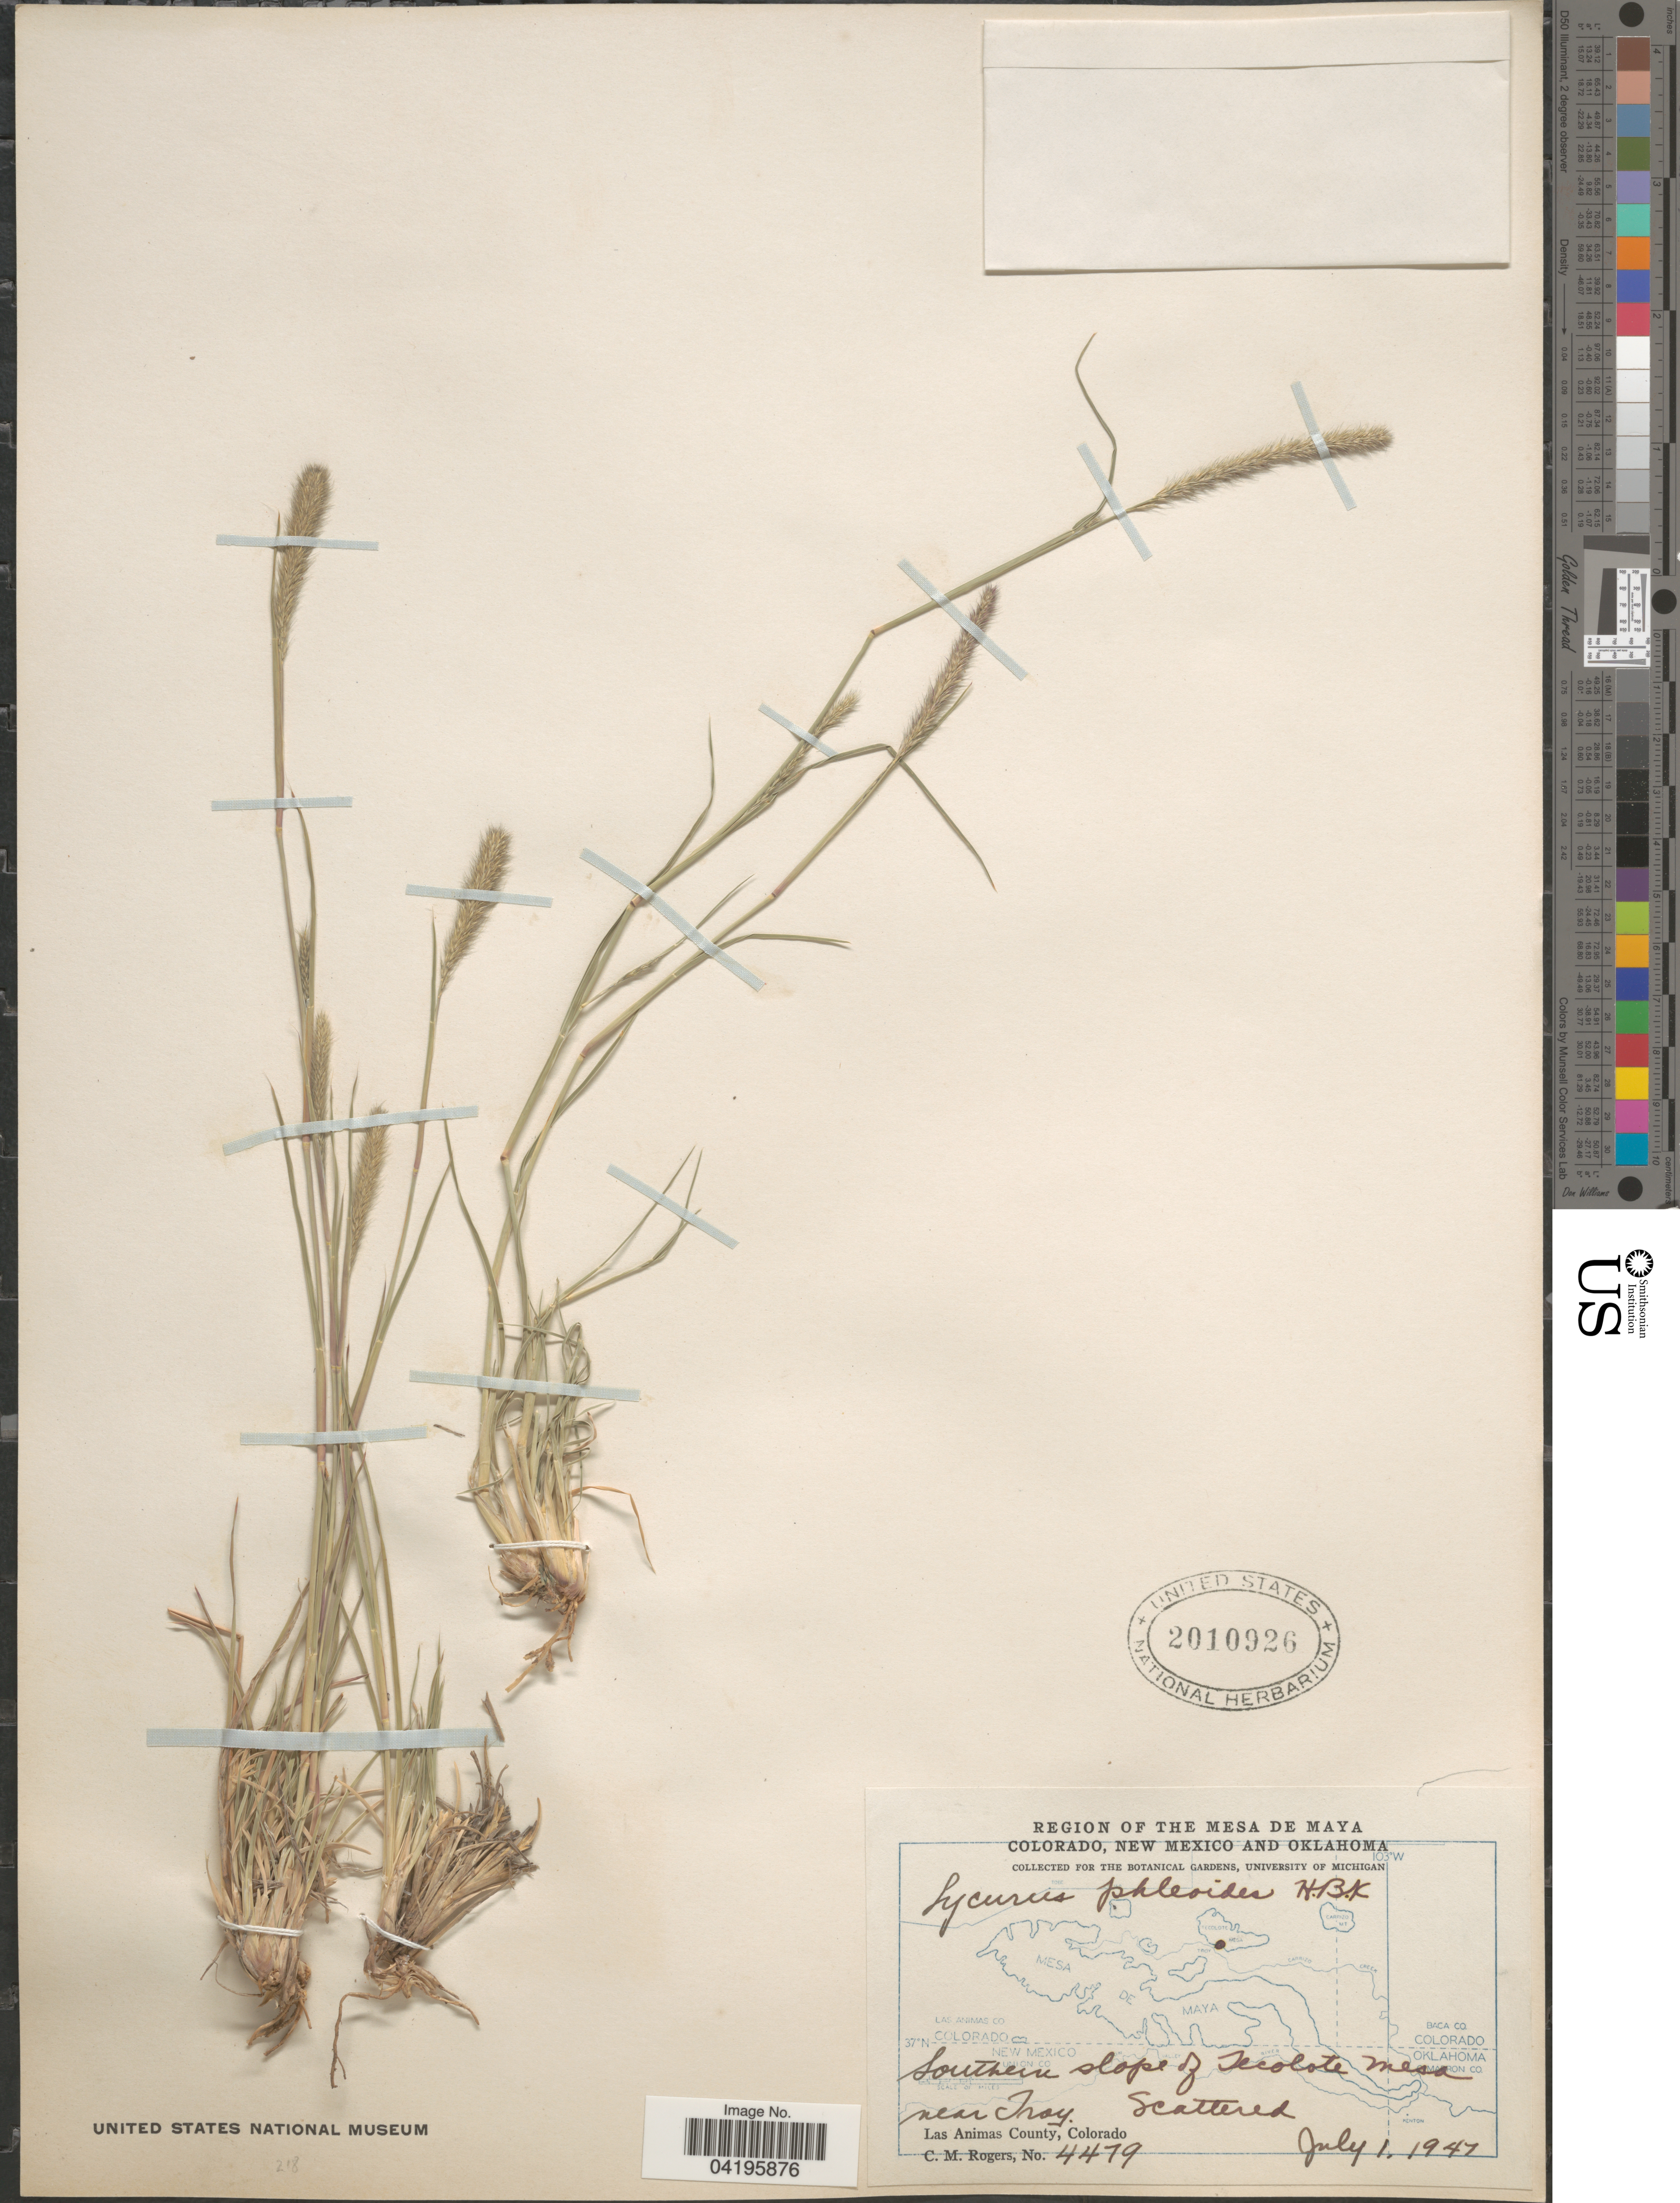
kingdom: Plantae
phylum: Tracheophyta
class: Liliopsida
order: Poales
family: Poaceae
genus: Muhlenbergia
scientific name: Muhlenbergia phleoides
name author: (Kunth) Columbus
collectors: C. M. Rogers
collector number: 4479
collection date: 1947-07-01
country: United States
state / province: Colorado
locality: Region of the Mesa de Maya. Southern slope of Tecolote mesa near Troy. Las Animas County.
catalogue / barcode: US 2010926